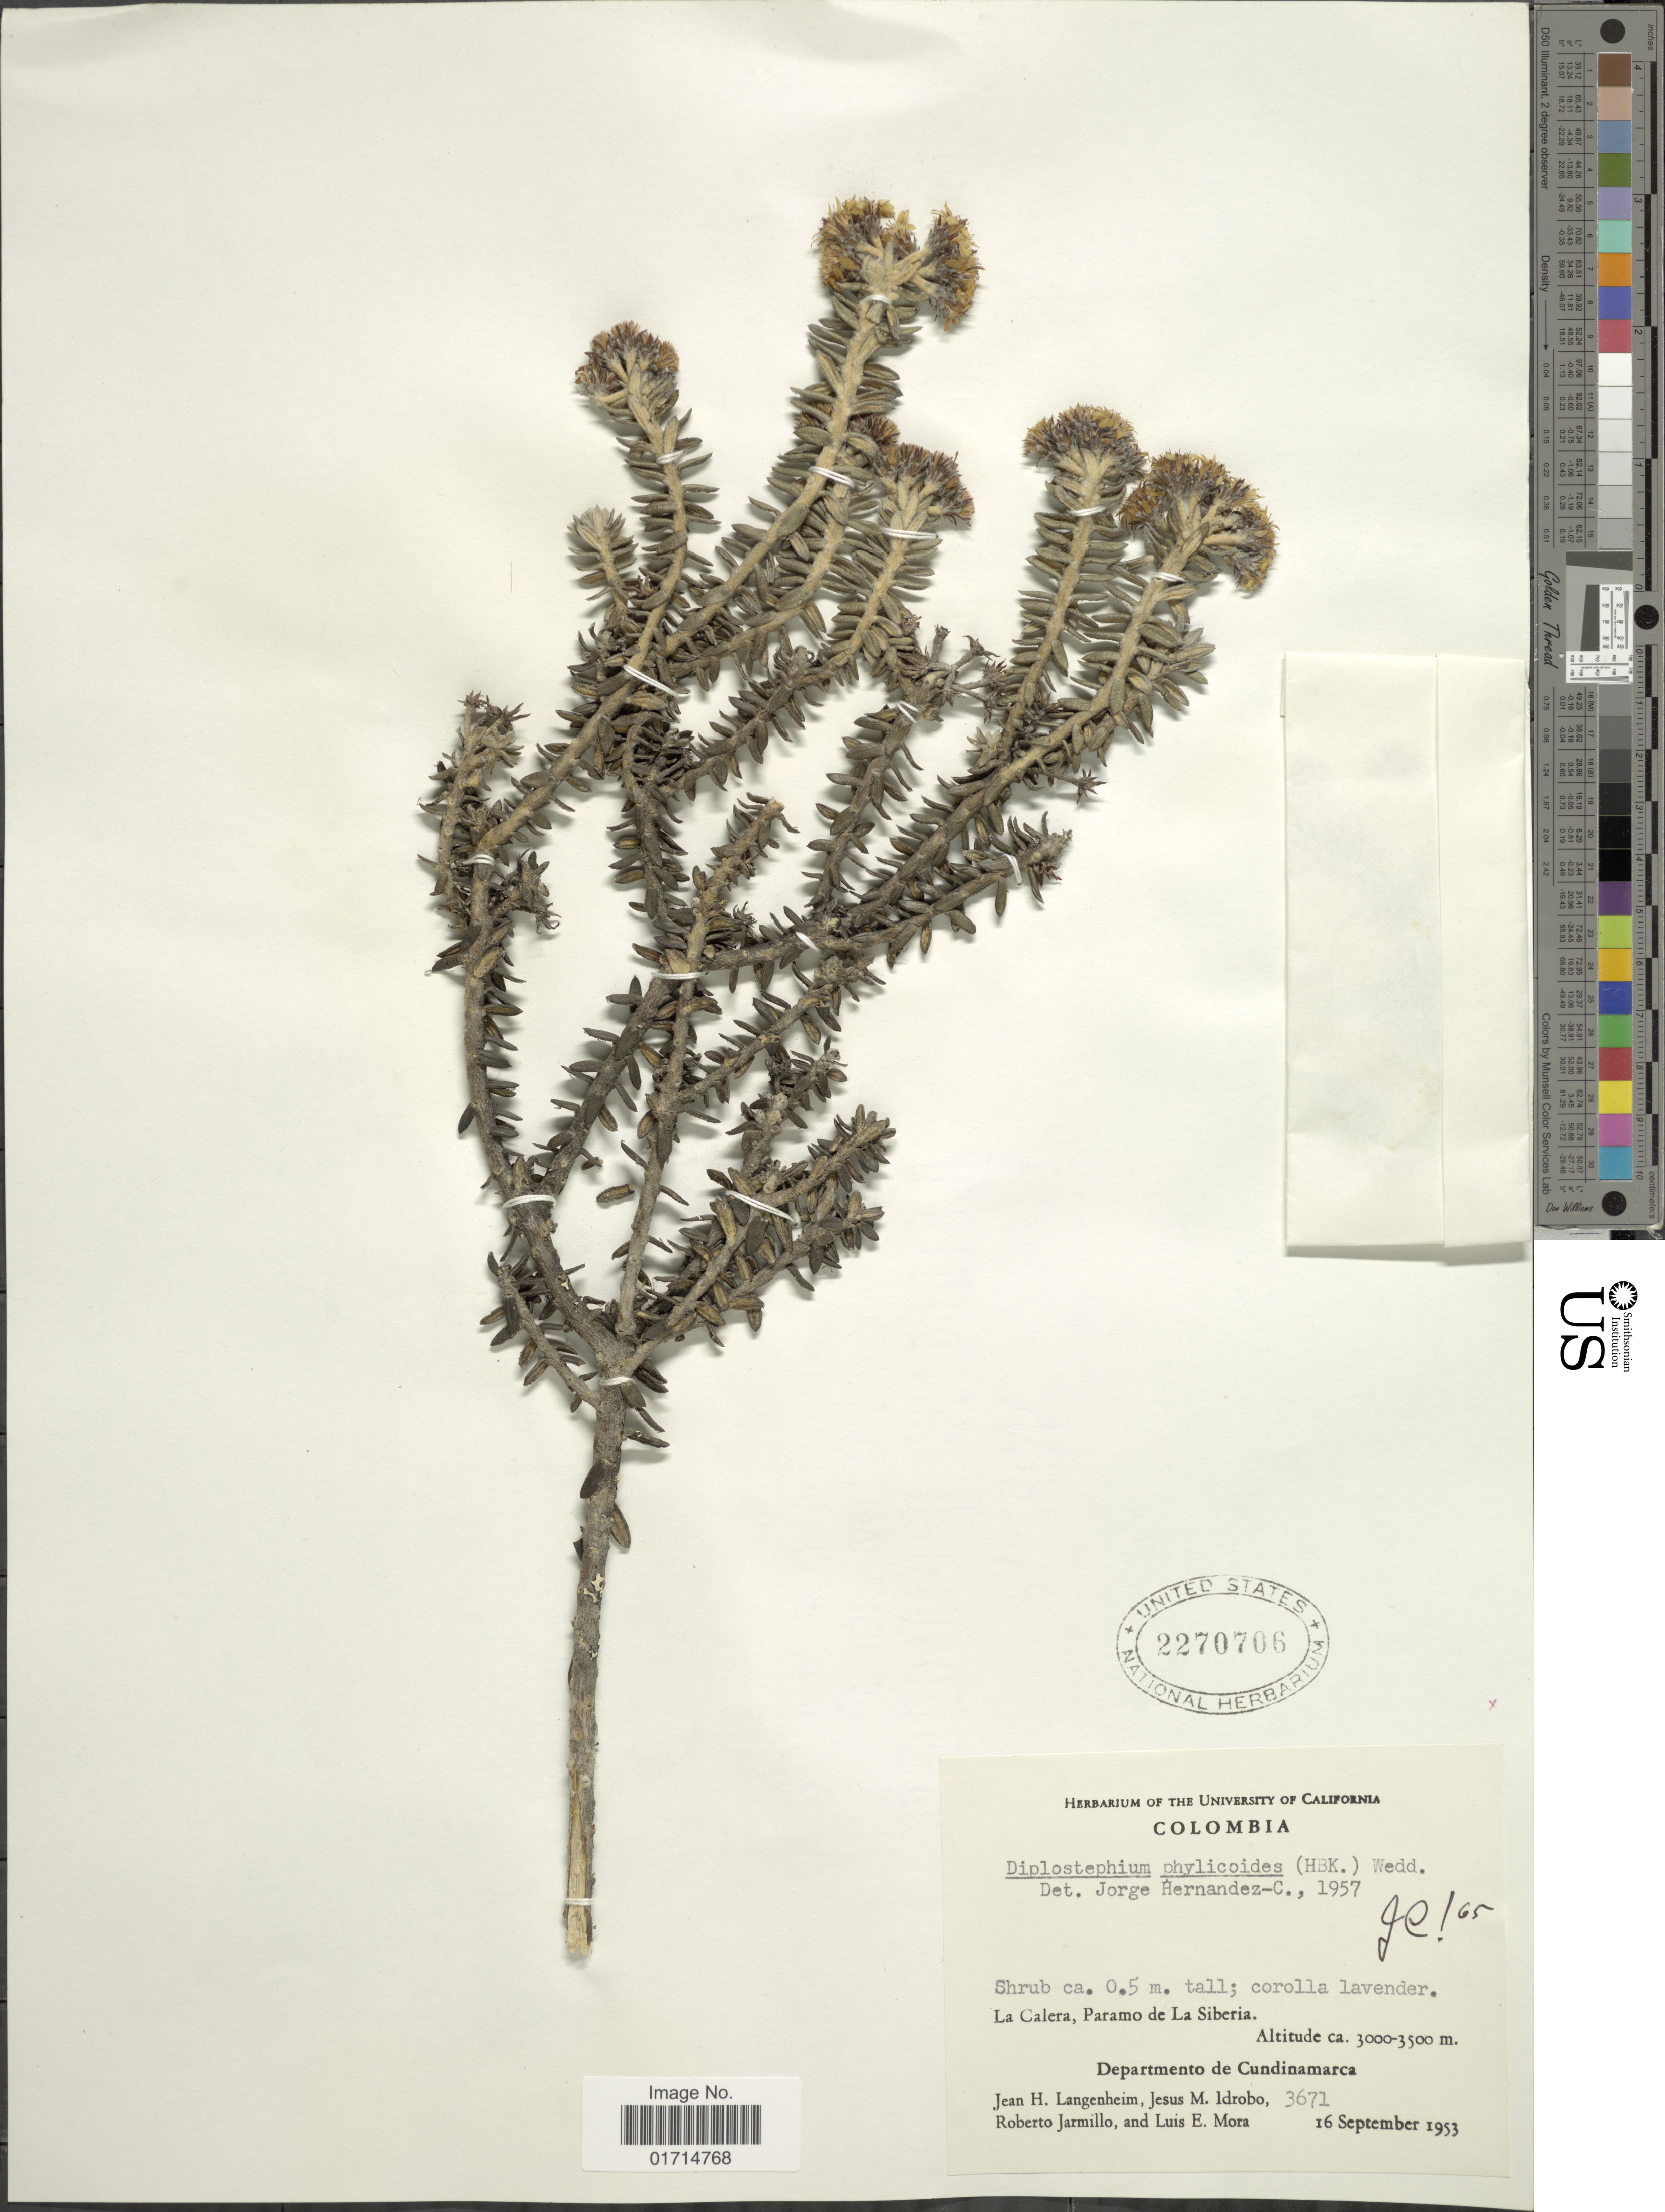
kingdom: Plantae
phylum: Tracheophyta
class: Magnoliopsida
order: Asterales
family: Asteraceae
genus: Diplostephium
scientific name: Diplostephium phylicoides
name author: (Kunth) Wedd.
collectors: J. H. Langenheim, J. M. Idrobo, R. Jaramillo M. & L. E. Mora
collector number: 3671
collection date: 1953-09-16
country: Colombia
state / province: Cundinamarca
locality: La Calera, Paramo de La Siberia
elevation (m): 3000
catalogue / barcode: US 2270706